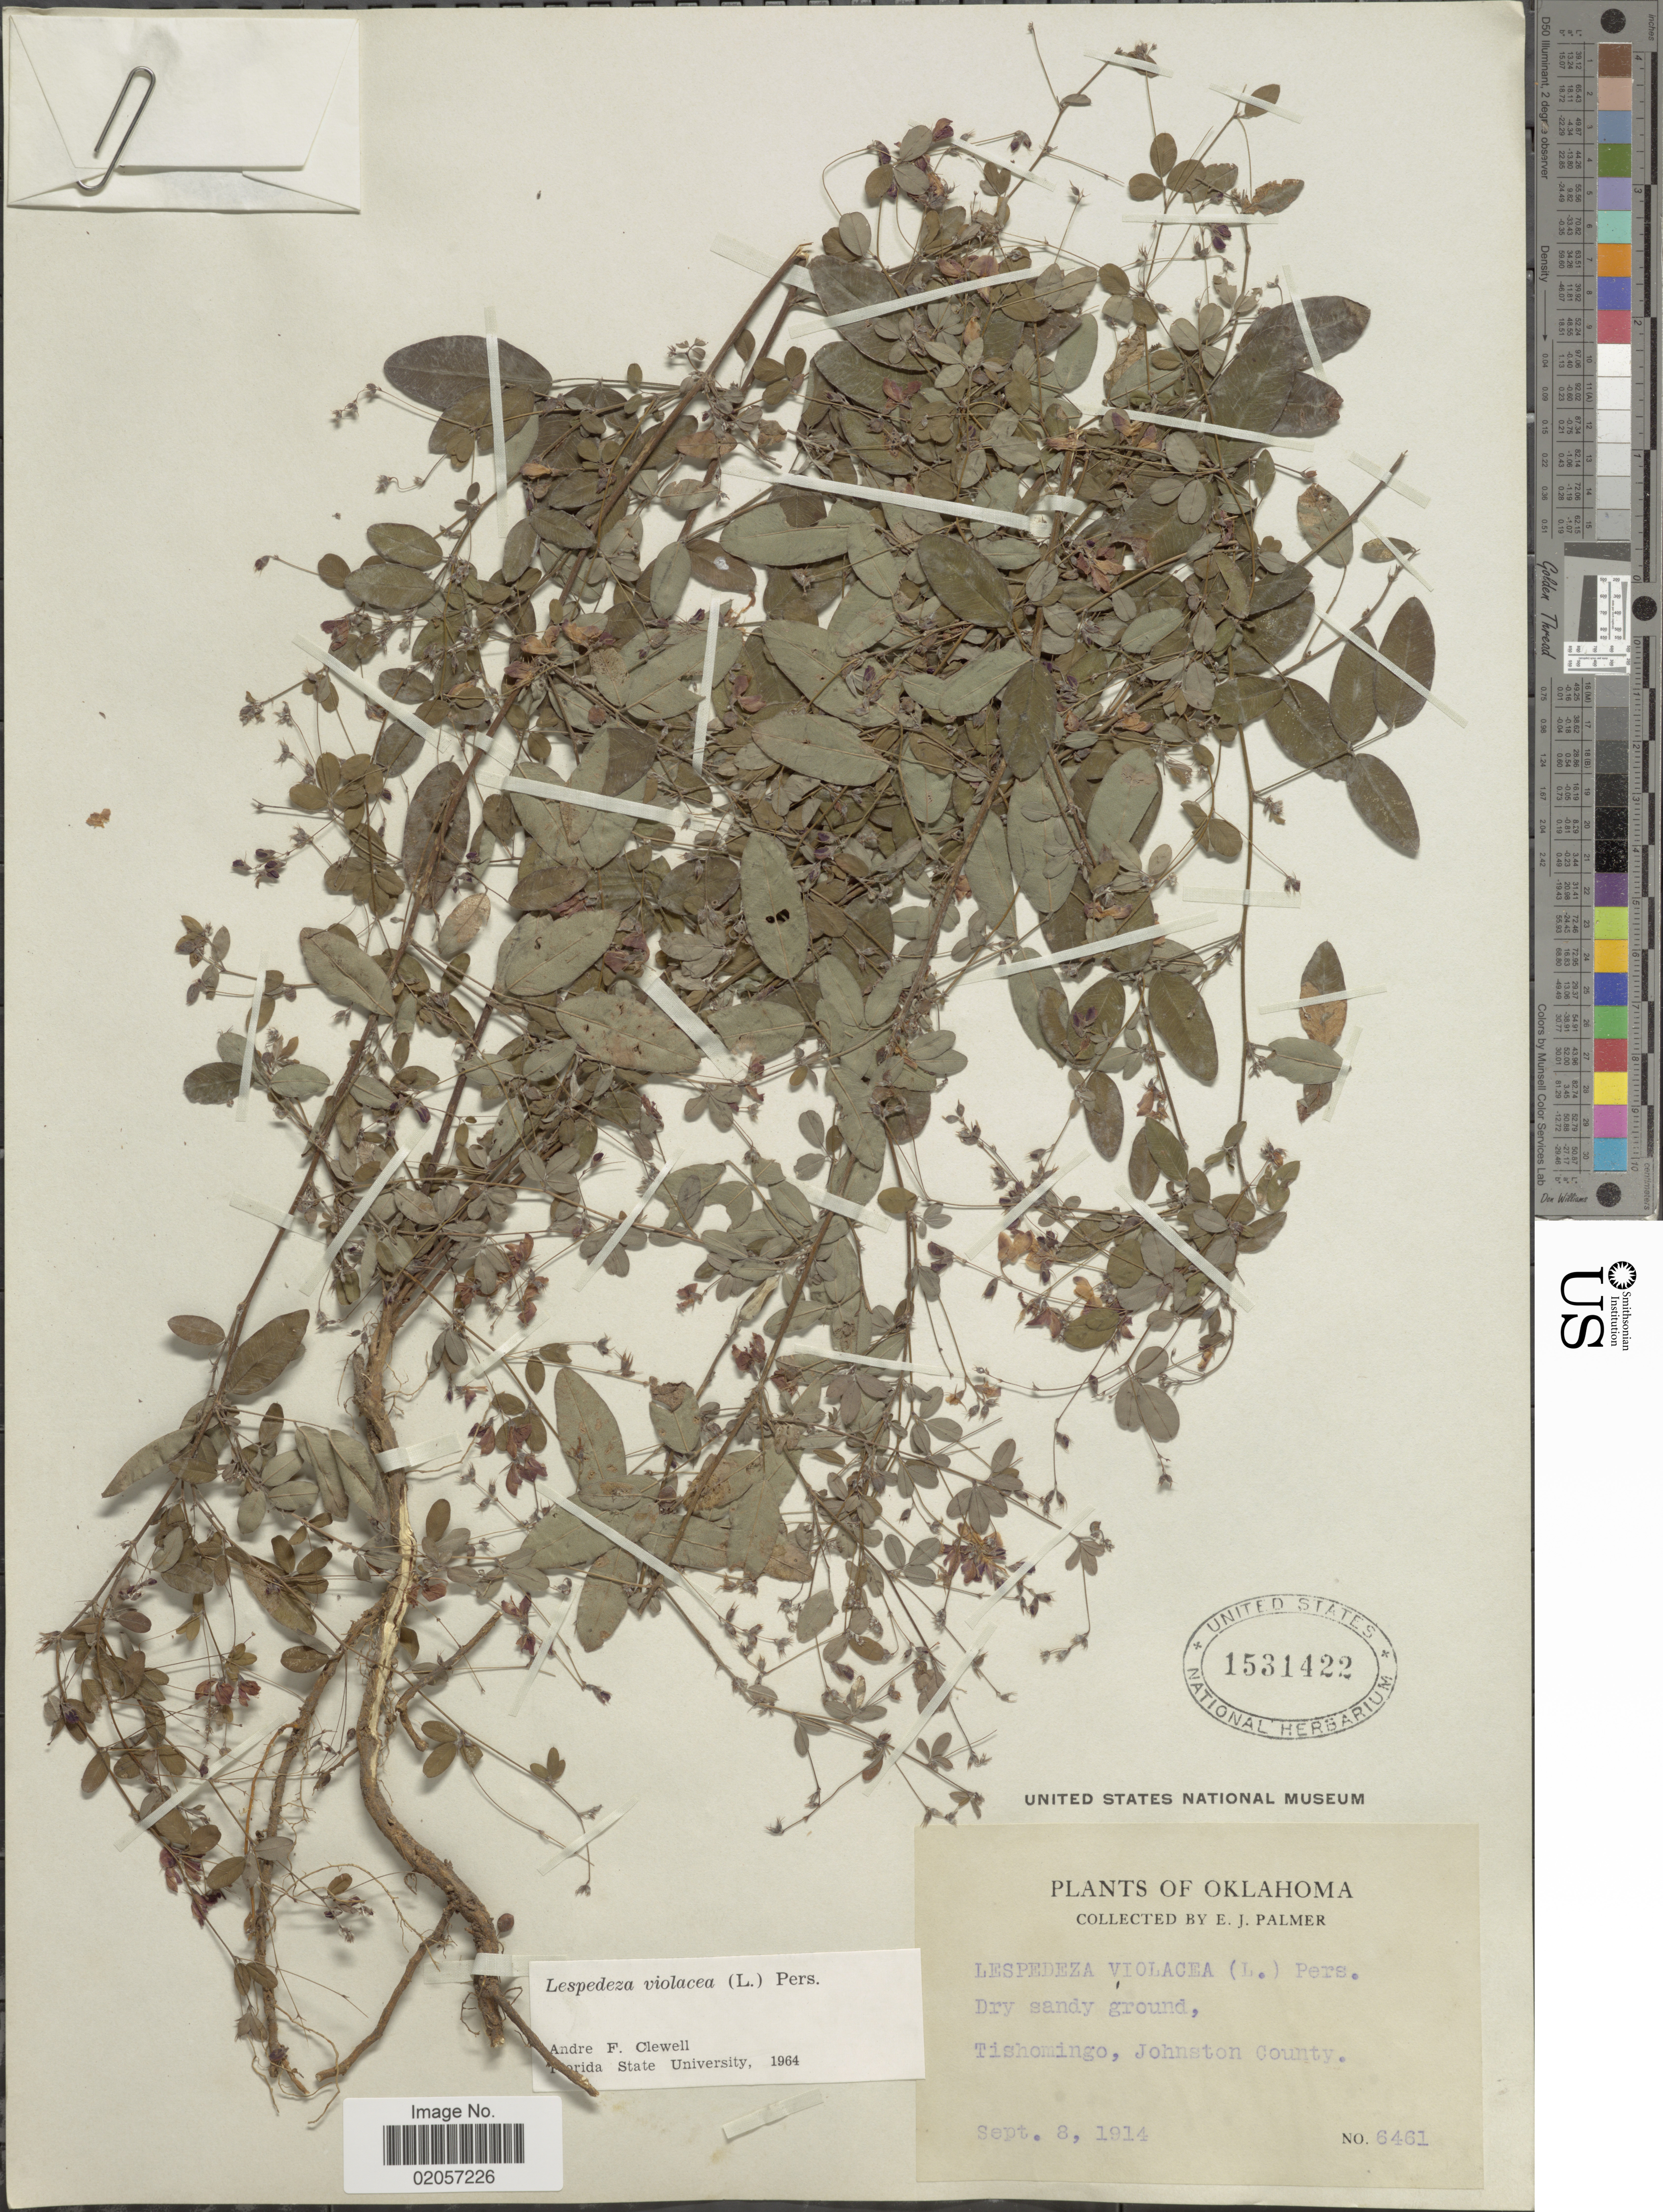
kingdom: Plantae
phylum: Tracheophyta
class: Magnoliopsida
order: Fabales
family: Fabaceae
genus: Lespedeza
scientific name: Lespedeza violacea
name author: (L.) Pers.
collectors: E. J. Palmer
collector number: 6461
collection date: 1914-09-08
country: United States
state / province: Oklahoma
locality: Oklahoma. Tishomingo, Johnston County.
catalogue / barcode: US 1531422